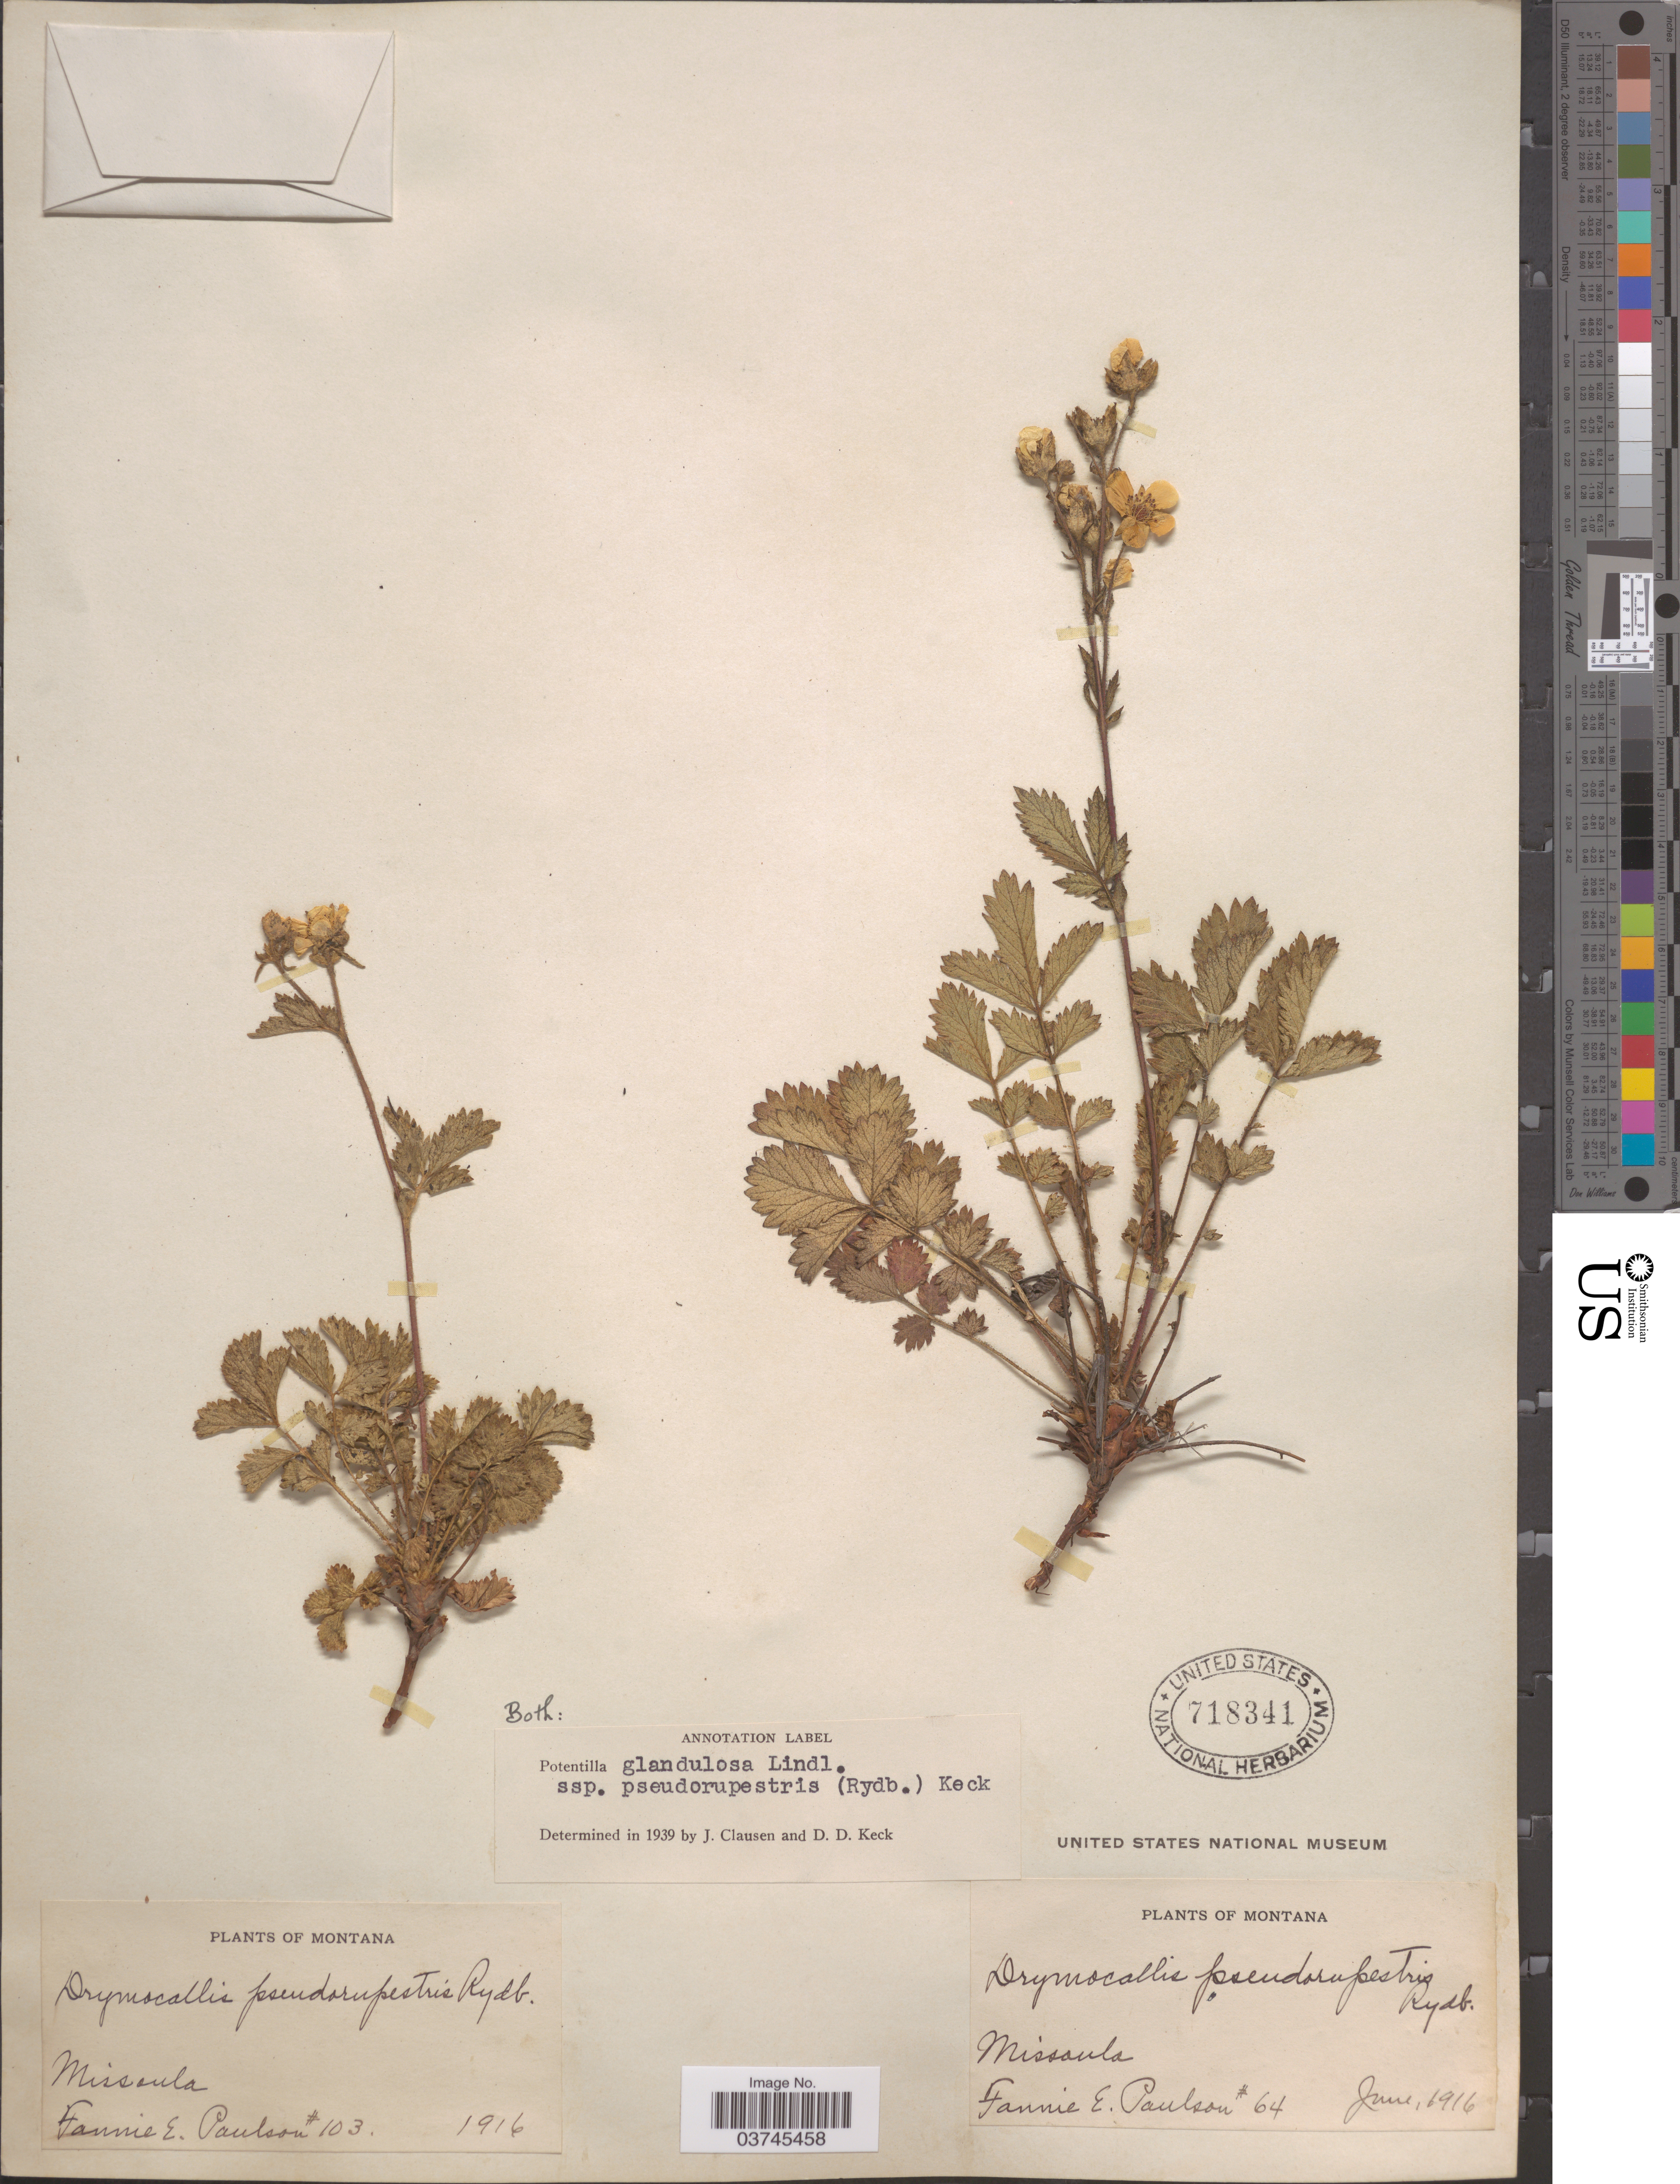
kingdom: Plantae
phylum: Tracheophyta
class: Magnoliopsida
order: Rosales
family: Rosaceae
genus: Drymocallis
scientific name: Drymocallis pseudorupestris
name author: (Rydb.) Rydb.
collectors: F. Paulson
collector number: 103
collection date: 1916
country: United States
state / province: Montana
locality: Missoula.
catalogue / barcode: US 718341-2